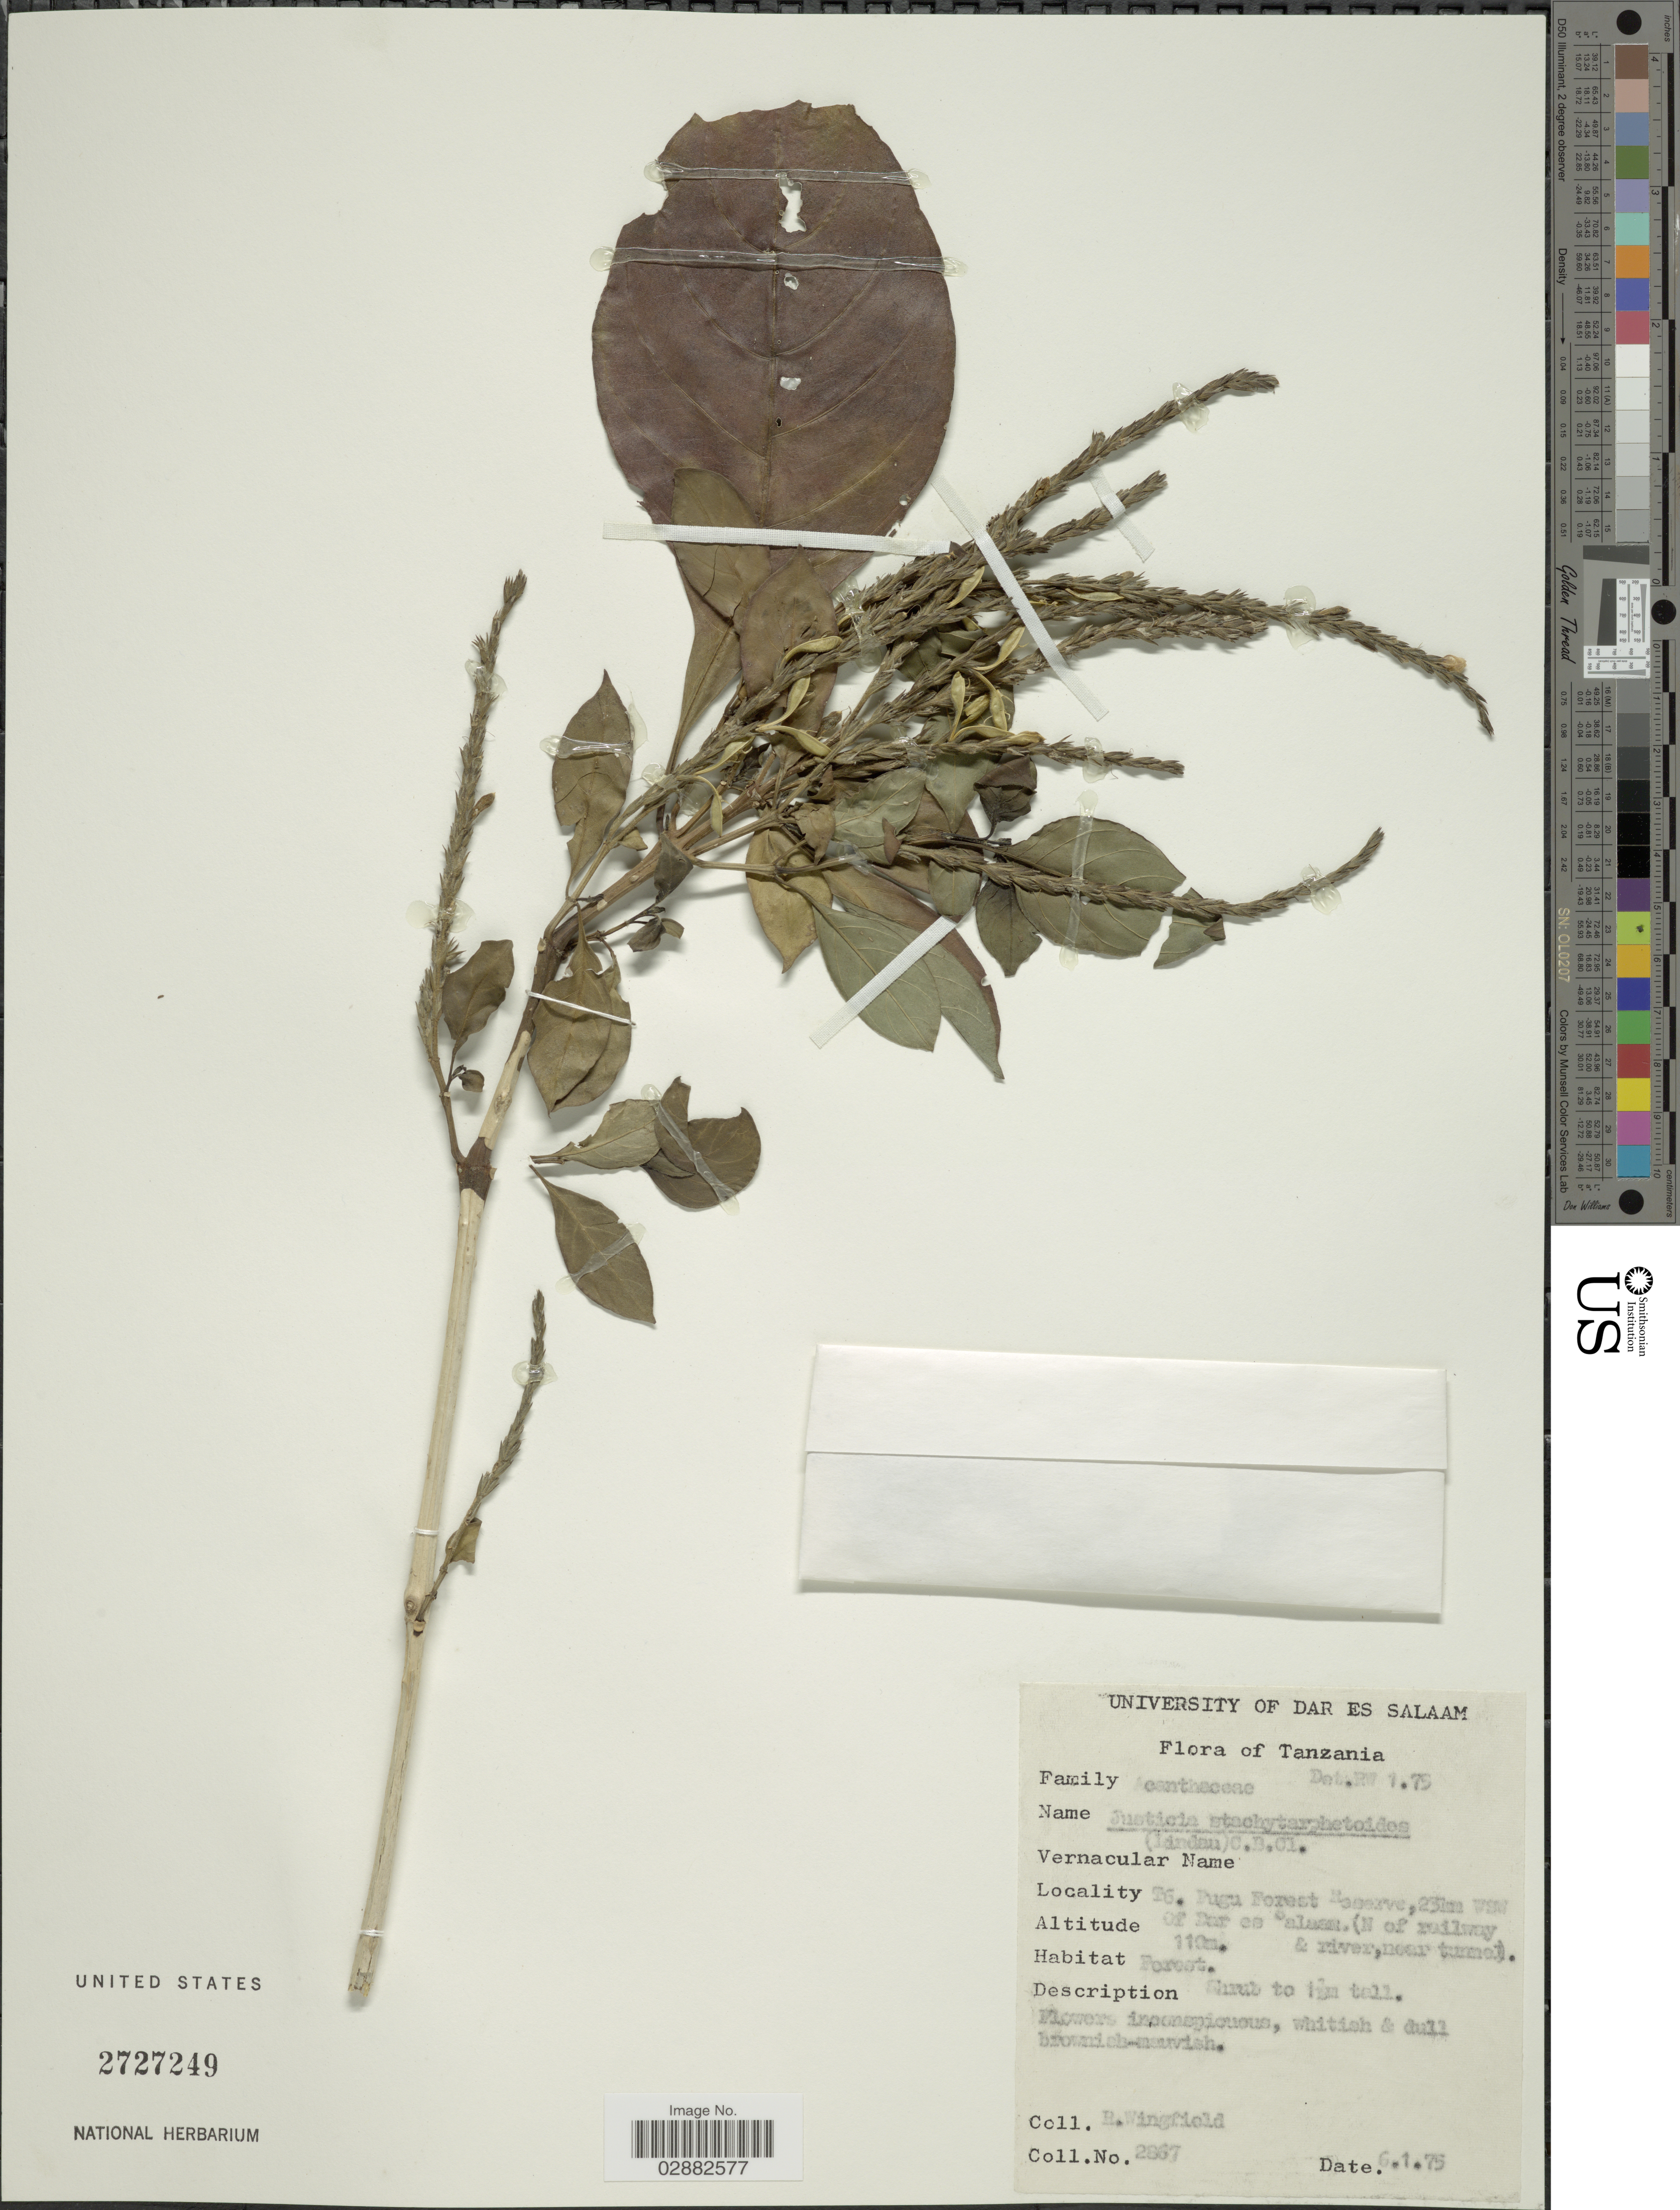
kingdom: Plantae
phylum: Tracheophyta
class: Magnoliopsida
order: Lamiales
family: Acanthaceae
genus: Justicia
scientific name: Justicia stachytarphetoides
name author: (Lindau) C.B. Clarke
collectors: R. Wingfield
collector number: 2867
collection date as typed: Transcribed d/m/y: 6/1/75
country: Tanzania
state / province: Dar es Salaam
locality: T6, Fugu Forest Reserve, 23km WSW of Dar es Salaam (N of railway & river, near tunnel).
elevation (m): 110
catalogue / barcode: US 2727249